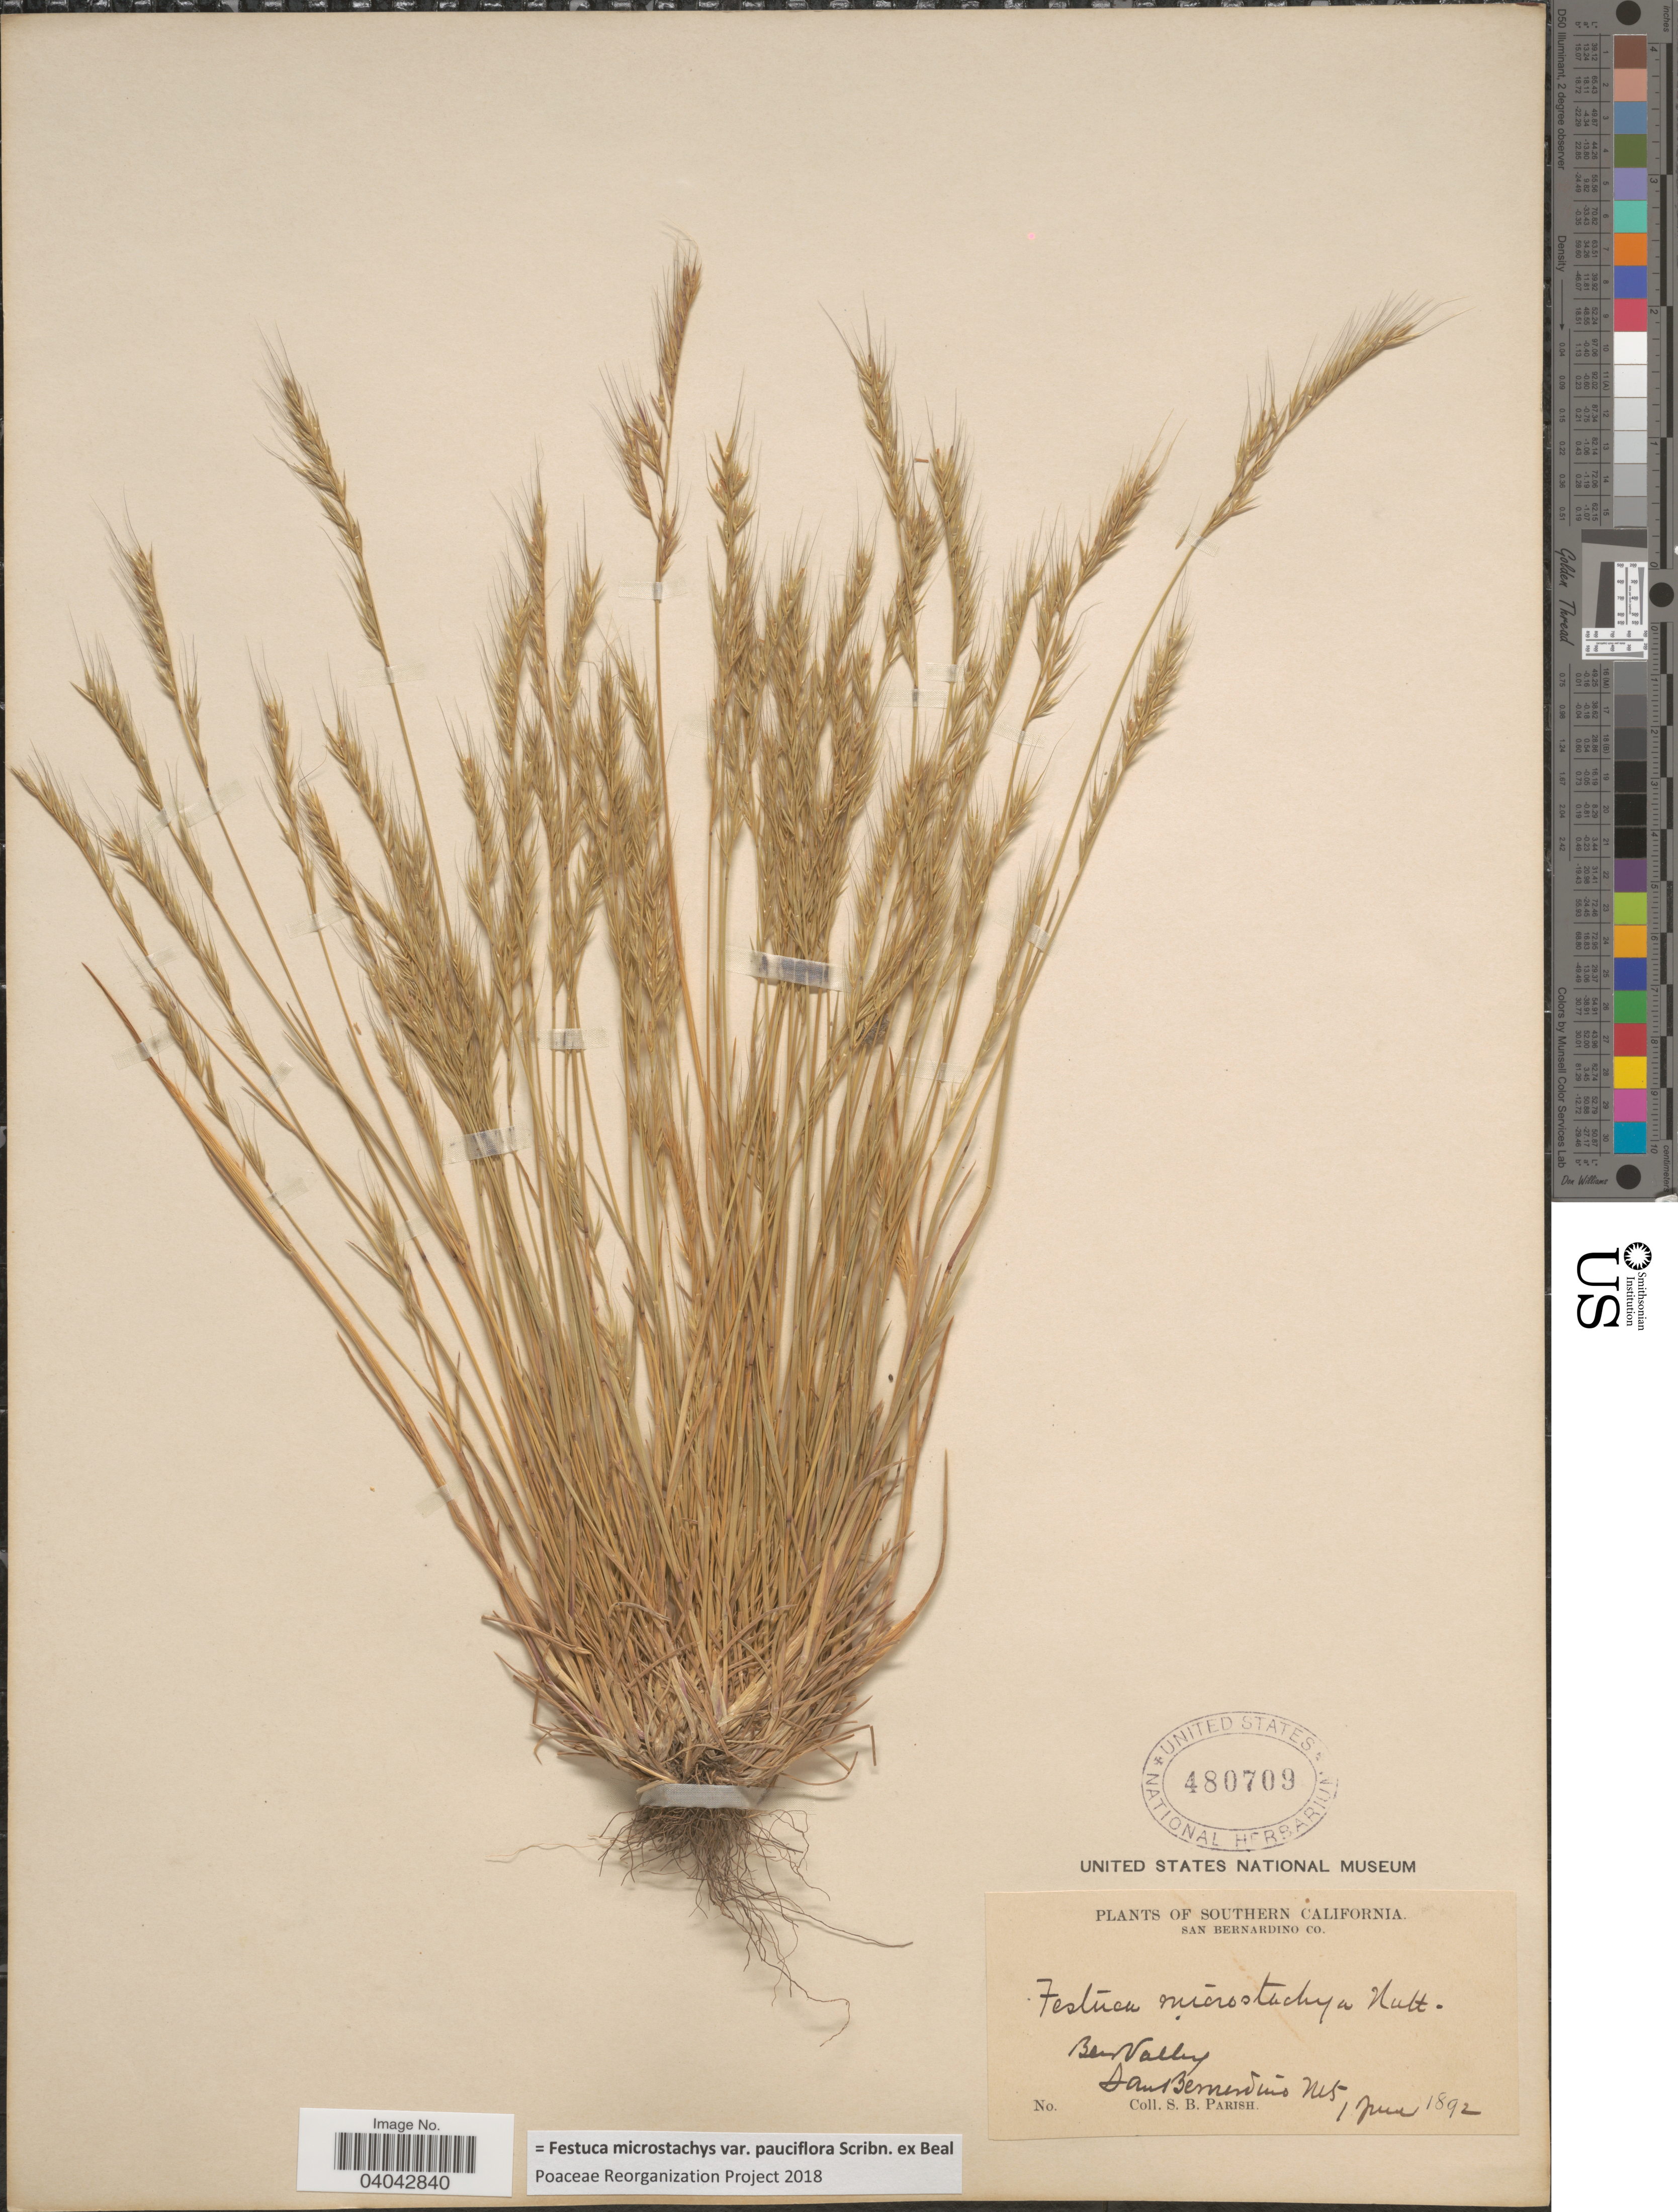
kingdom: Plantae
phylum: Tracheophyta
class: Liliopsida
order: Poales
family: Poaceae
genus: Festuca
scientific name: Festuca microstachys var. pauciflora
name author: Scribn. ex W.J. Beal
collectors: S. B. Parish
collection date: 1892-06-01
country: United States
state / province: California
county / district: San Bernardino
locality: Southern California. San Bernardino Co. Bear Valley. San Bernardino Mts.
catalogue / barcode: US 480709